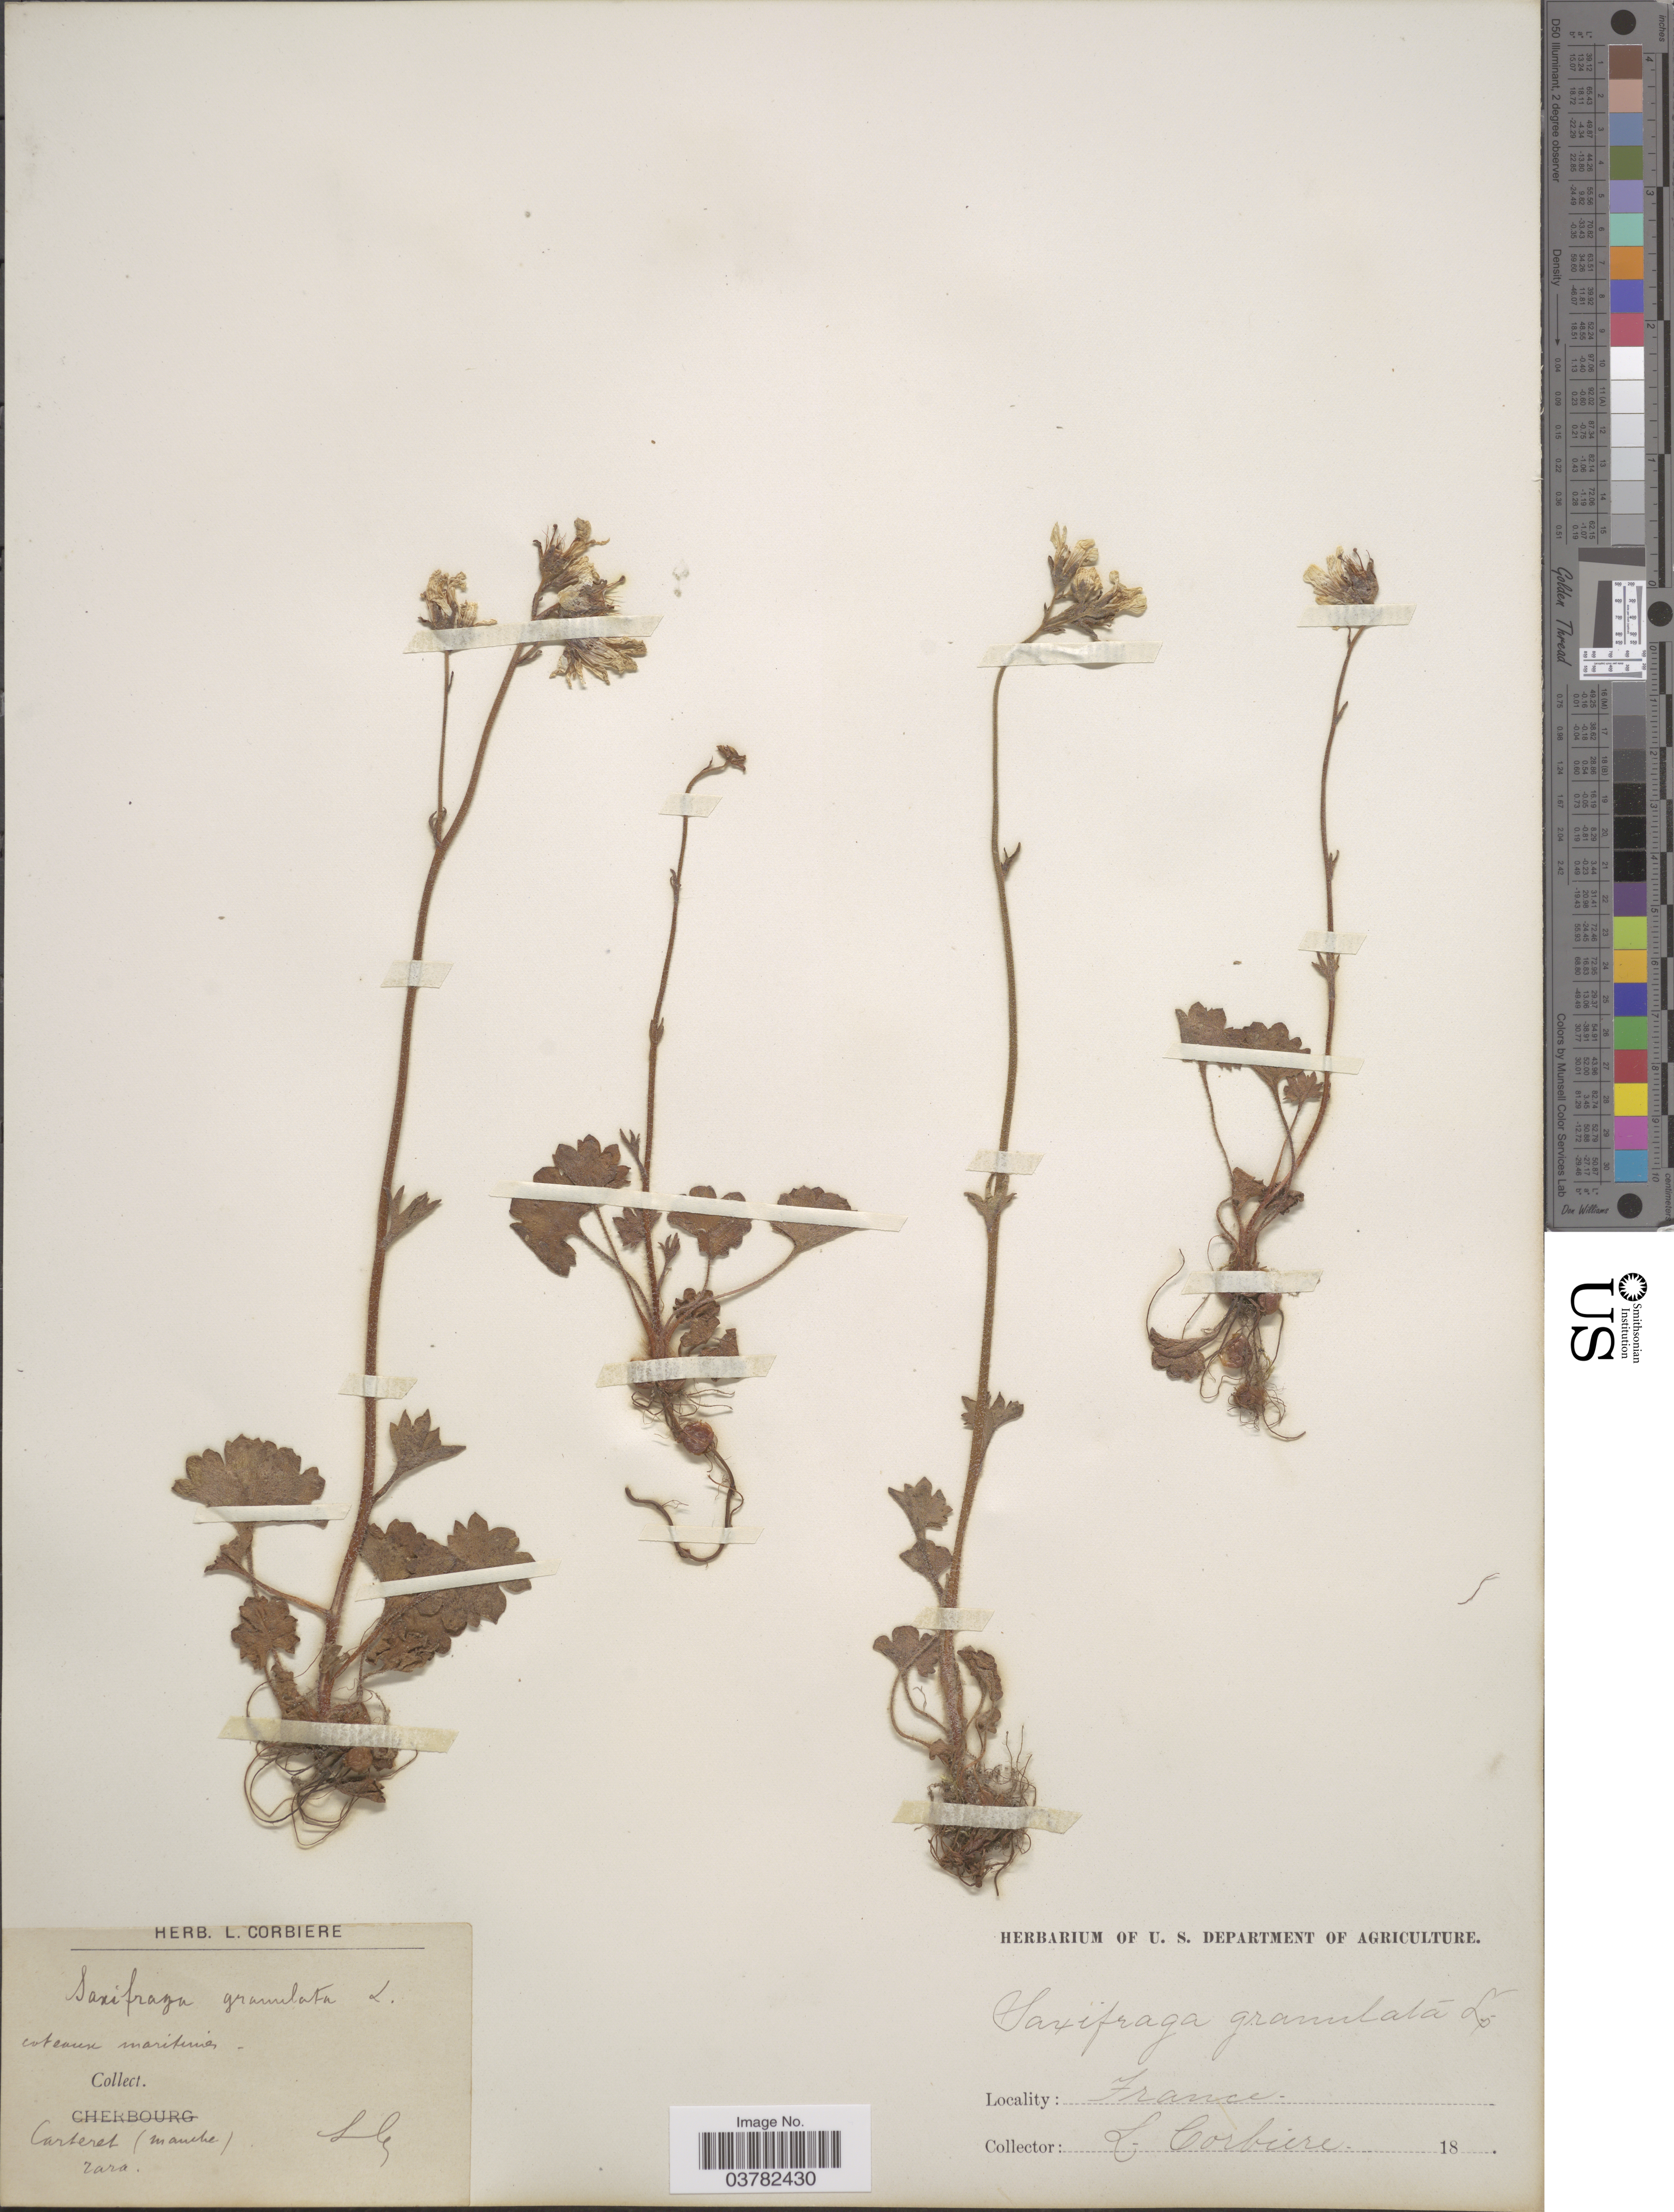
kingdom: Plantae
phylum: Tracheophyta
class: Magnoliopsida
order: Saxifragales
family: Saxifragaceae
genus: Saxifraga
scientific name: Saxifraga granulata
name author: L.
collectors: L. Corbière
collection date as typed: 18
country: France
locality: Coteaux maritimes. Carteret (Manche).